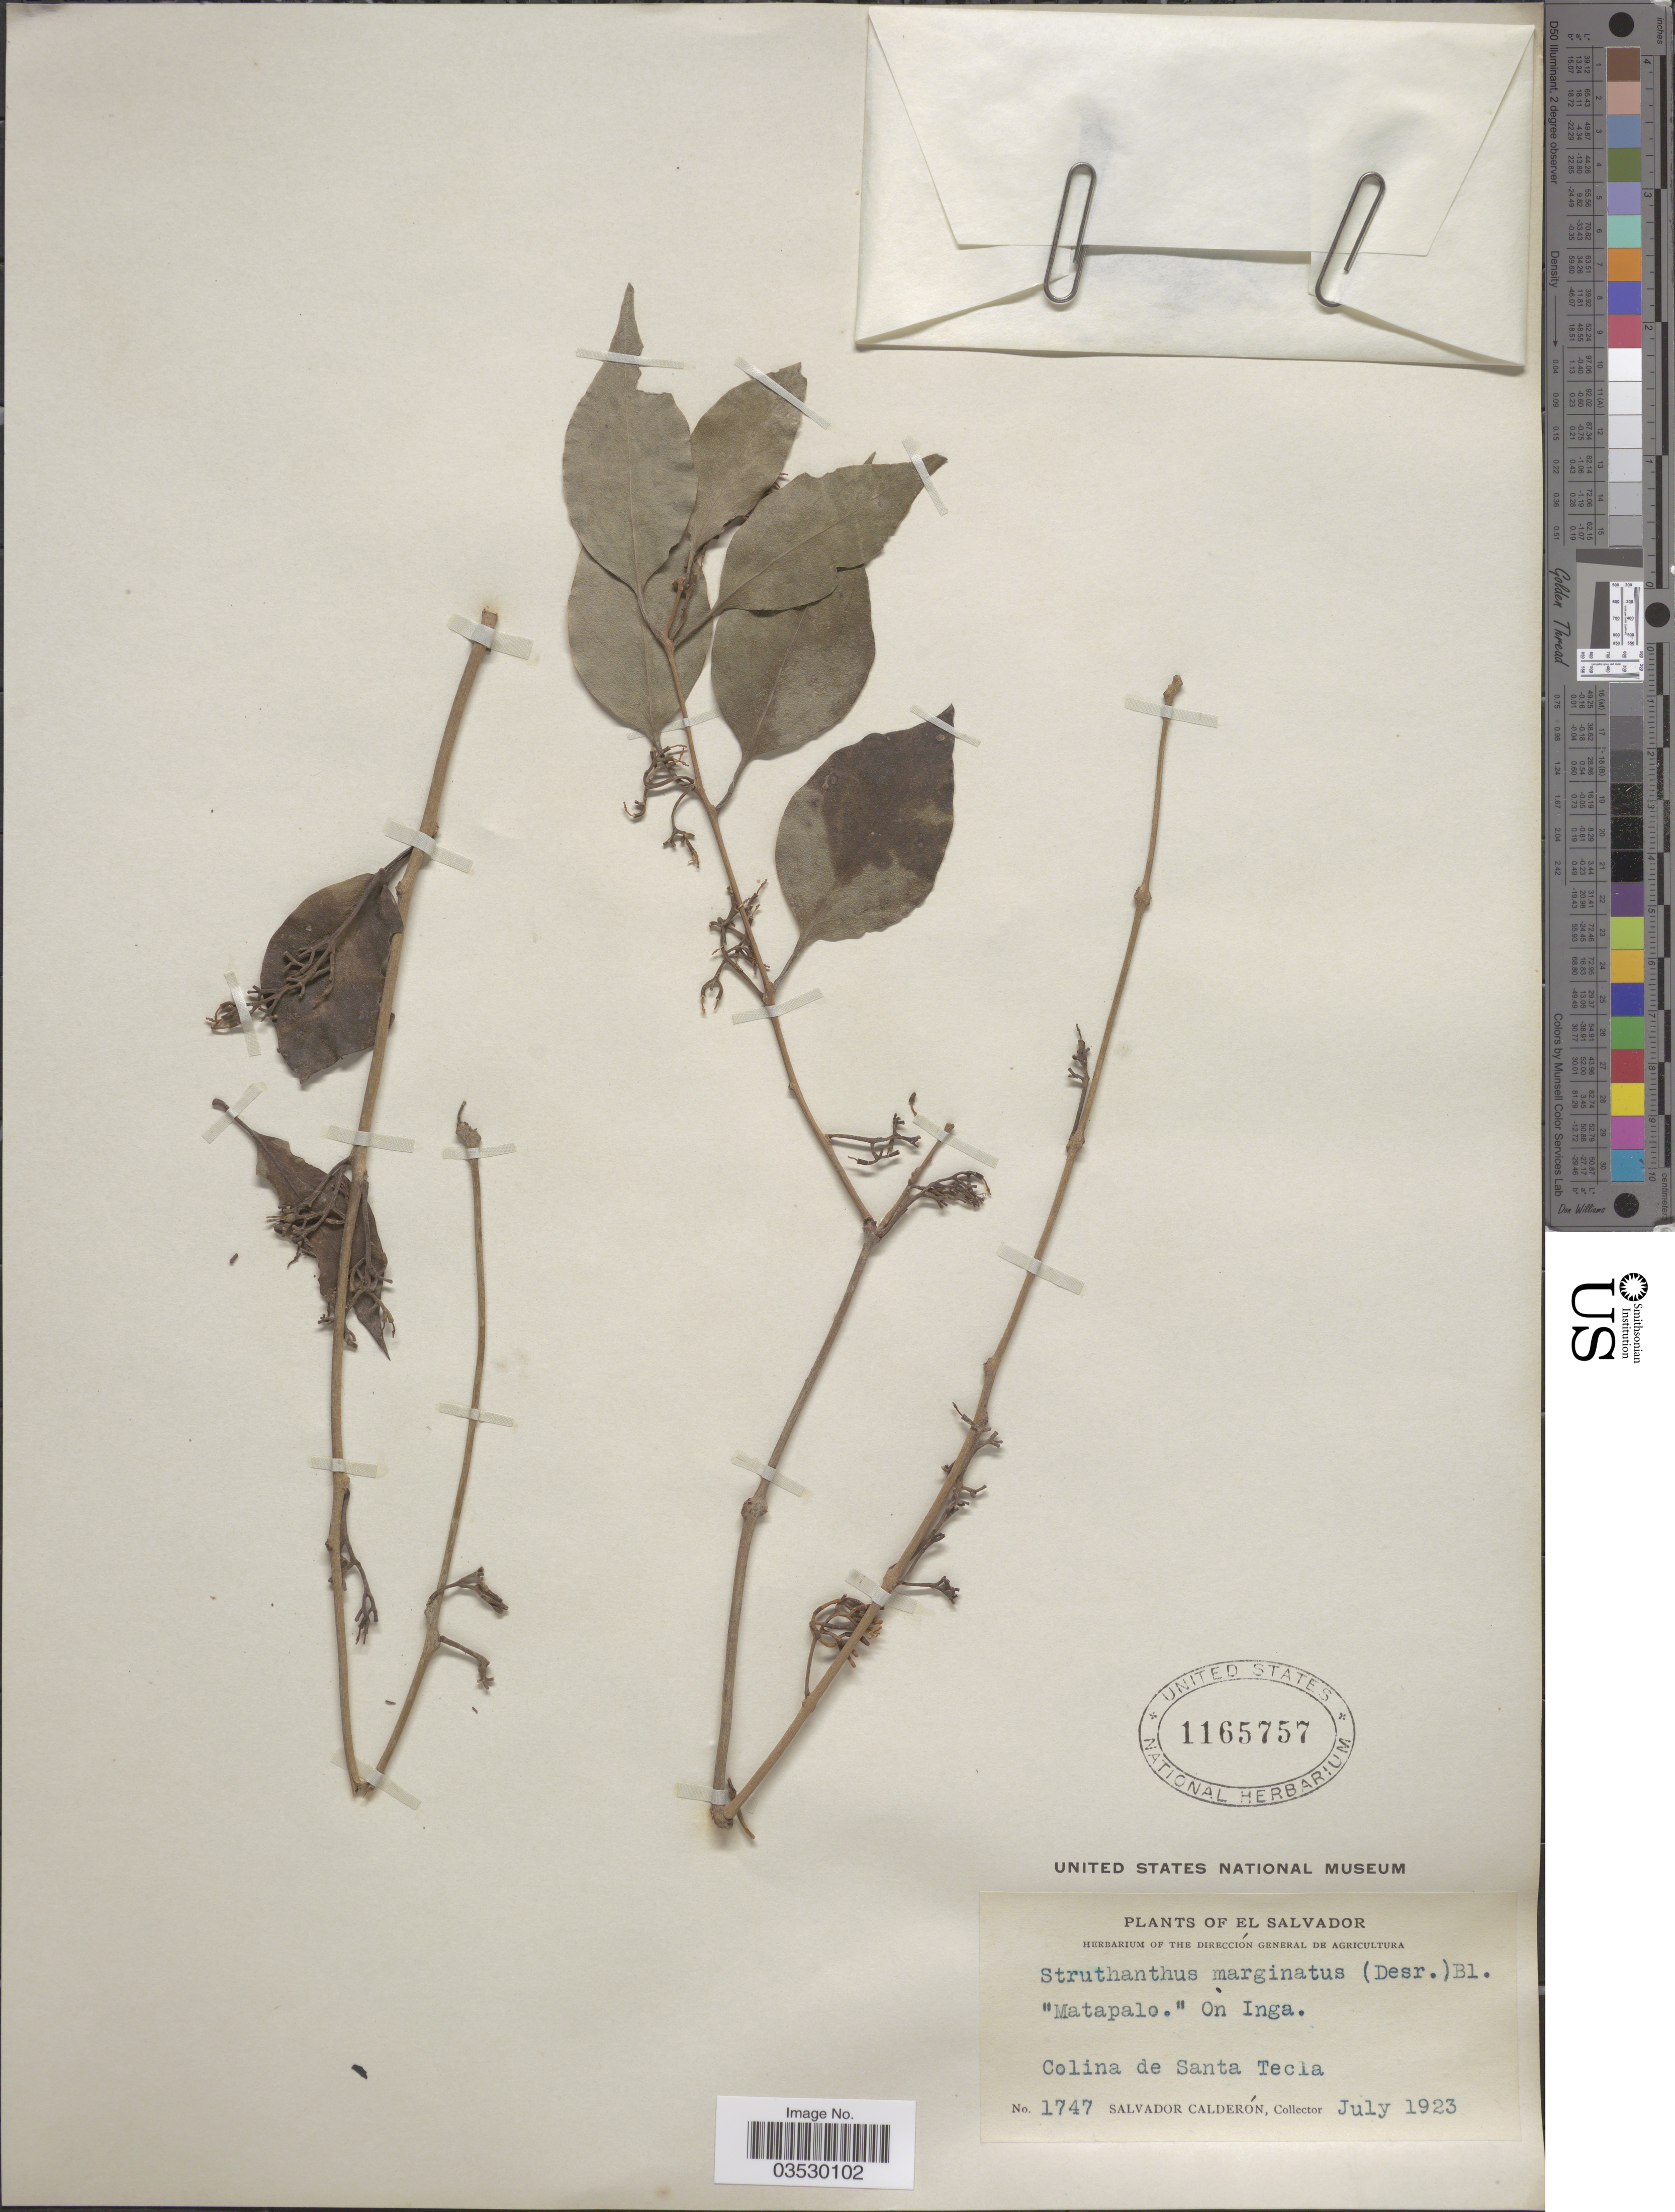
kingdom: Plantae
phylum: Tracheophyta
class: Magnoliopsida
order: Santalales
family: Loranthaceae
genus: Struthanthus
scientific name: Struthanthus marginatus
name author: (Desr.) Blume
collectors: S. Calderón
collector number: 1747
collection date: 1923-07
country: El Salvador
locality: Colina de Santa Tecla.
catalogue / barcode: US 1165757